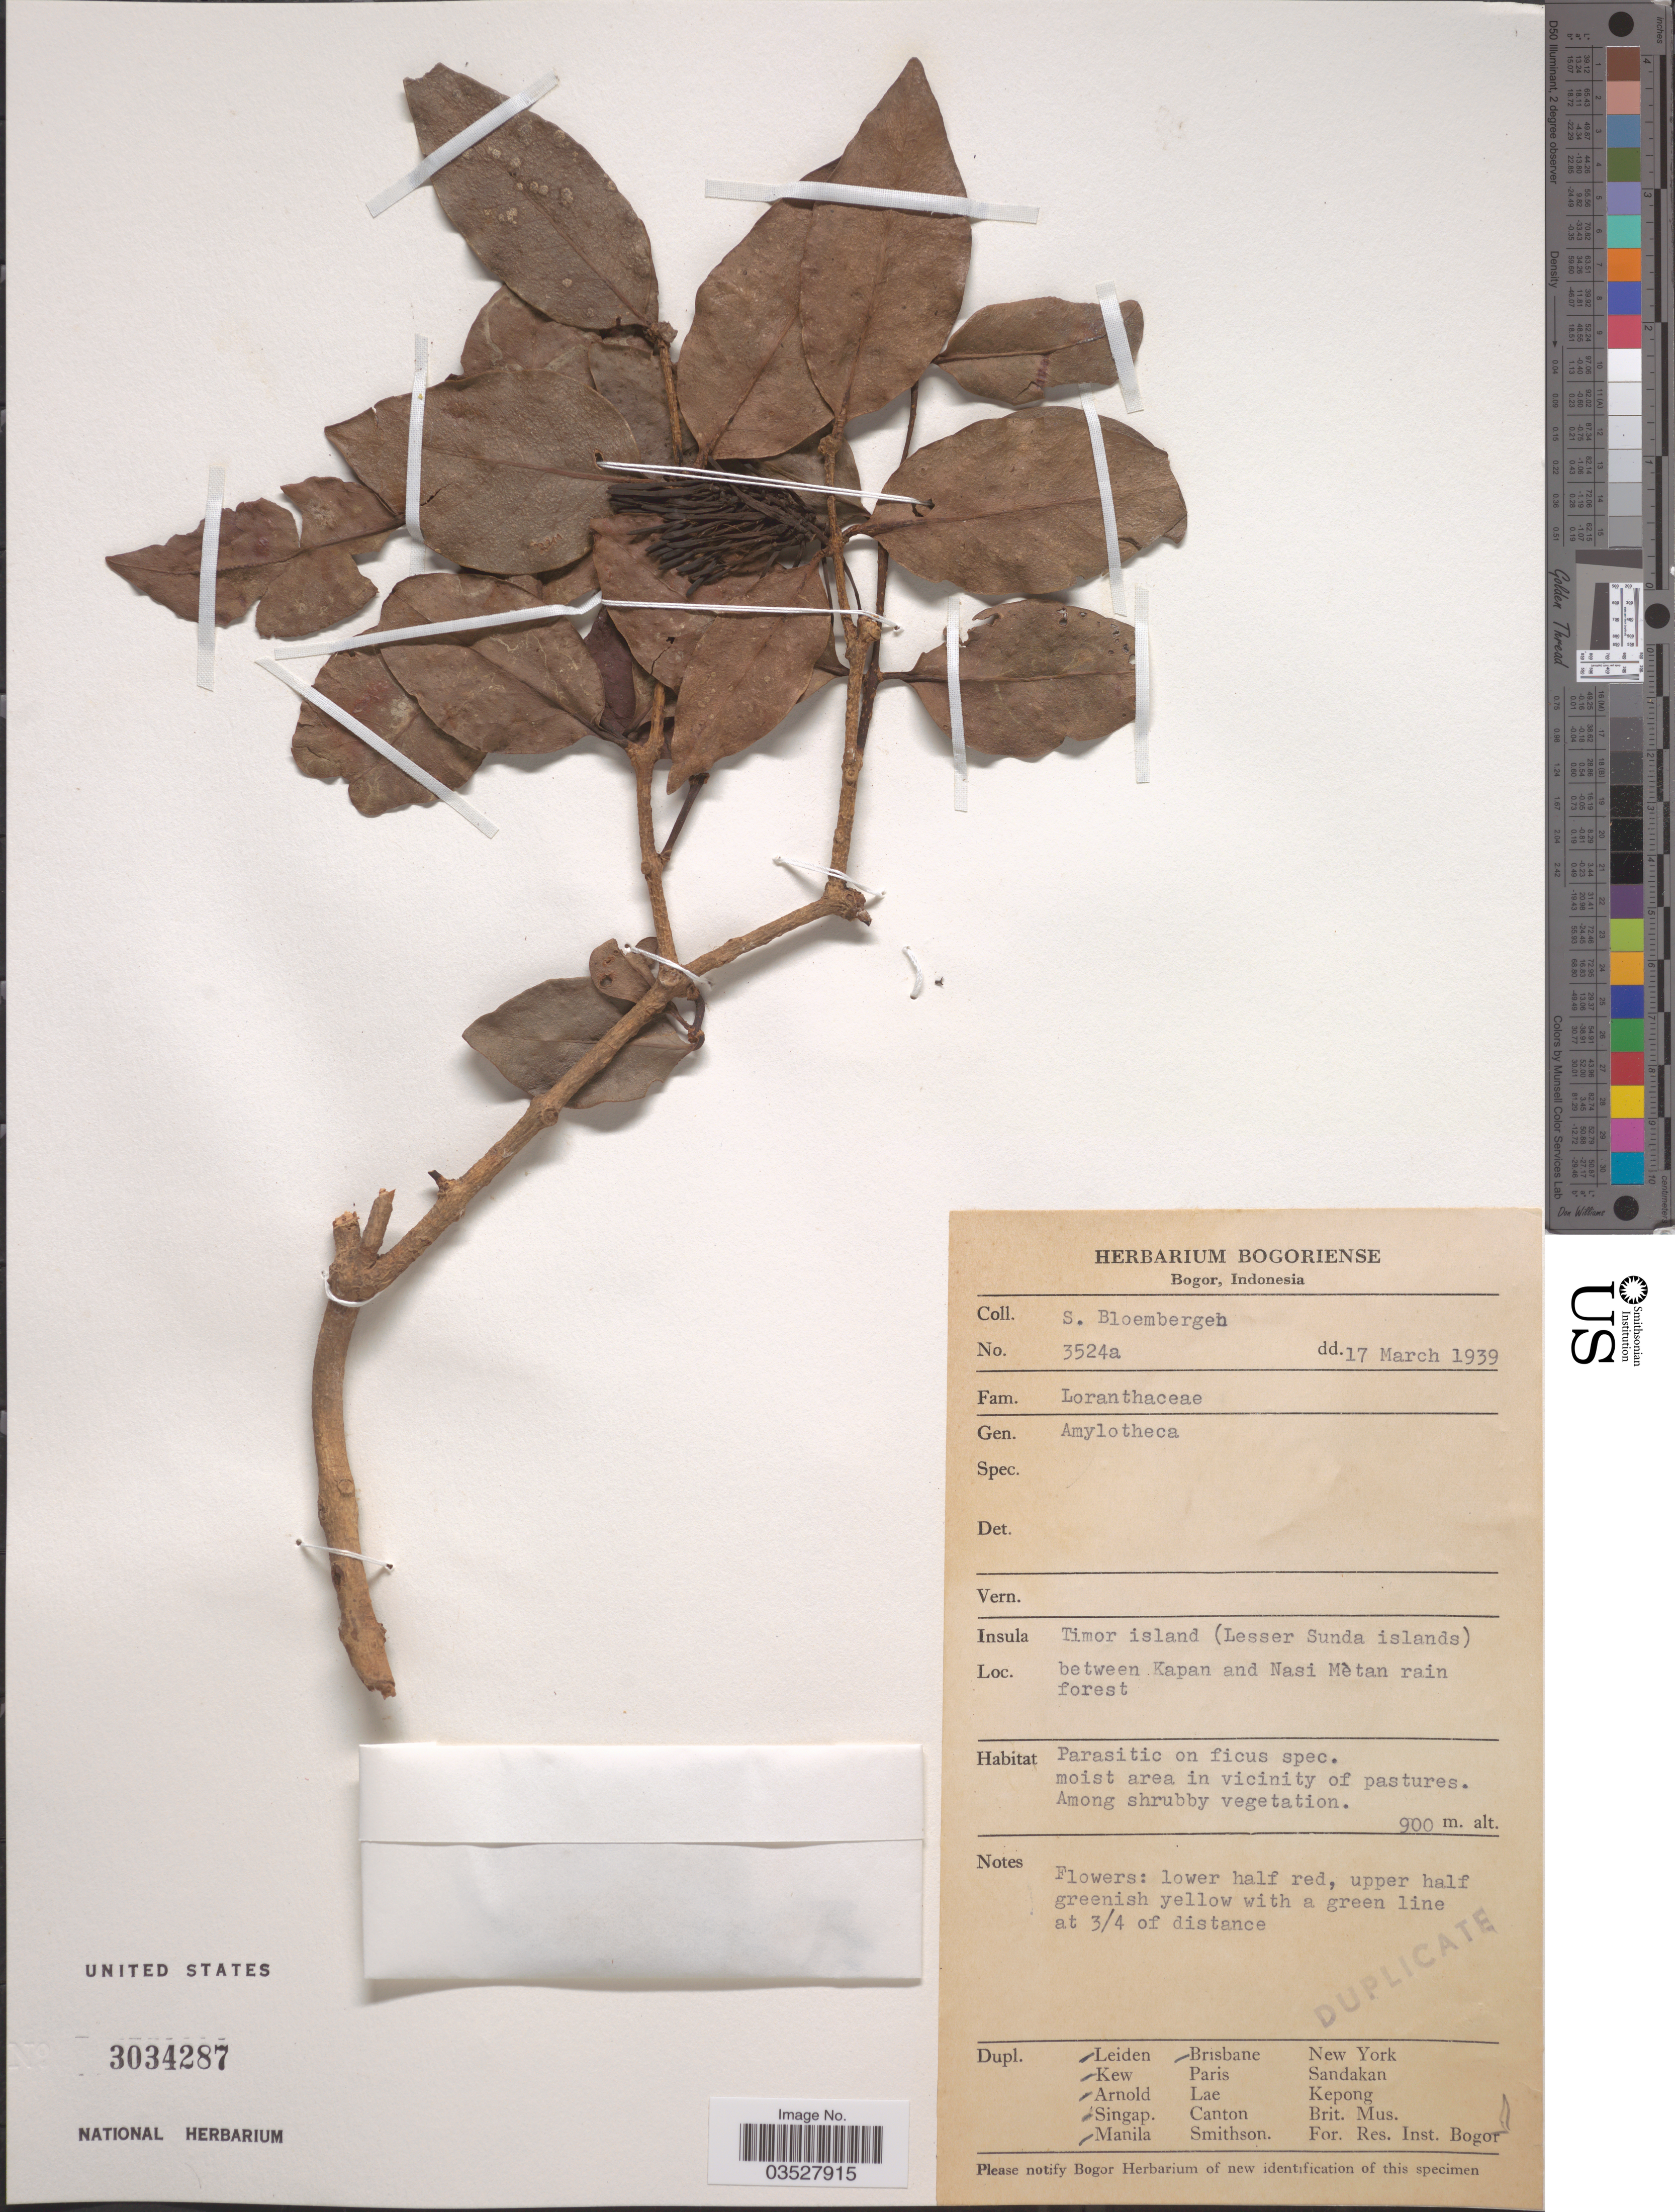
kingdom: Plantae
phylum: Tracheophyta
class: Magnoliopsida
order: Santalales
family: Loranthaceae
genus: Amylotheca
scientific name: Amylotheca sp.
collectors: S. Bloembergen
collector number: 3524a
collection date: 1939-03-17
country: Indonesia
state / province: Nusa Tenggara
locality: Insula Timor island (Lesser Sunda islands). Between Kapan and Nasi Mètan rain forest.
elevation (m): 900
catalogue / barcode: US 3034287